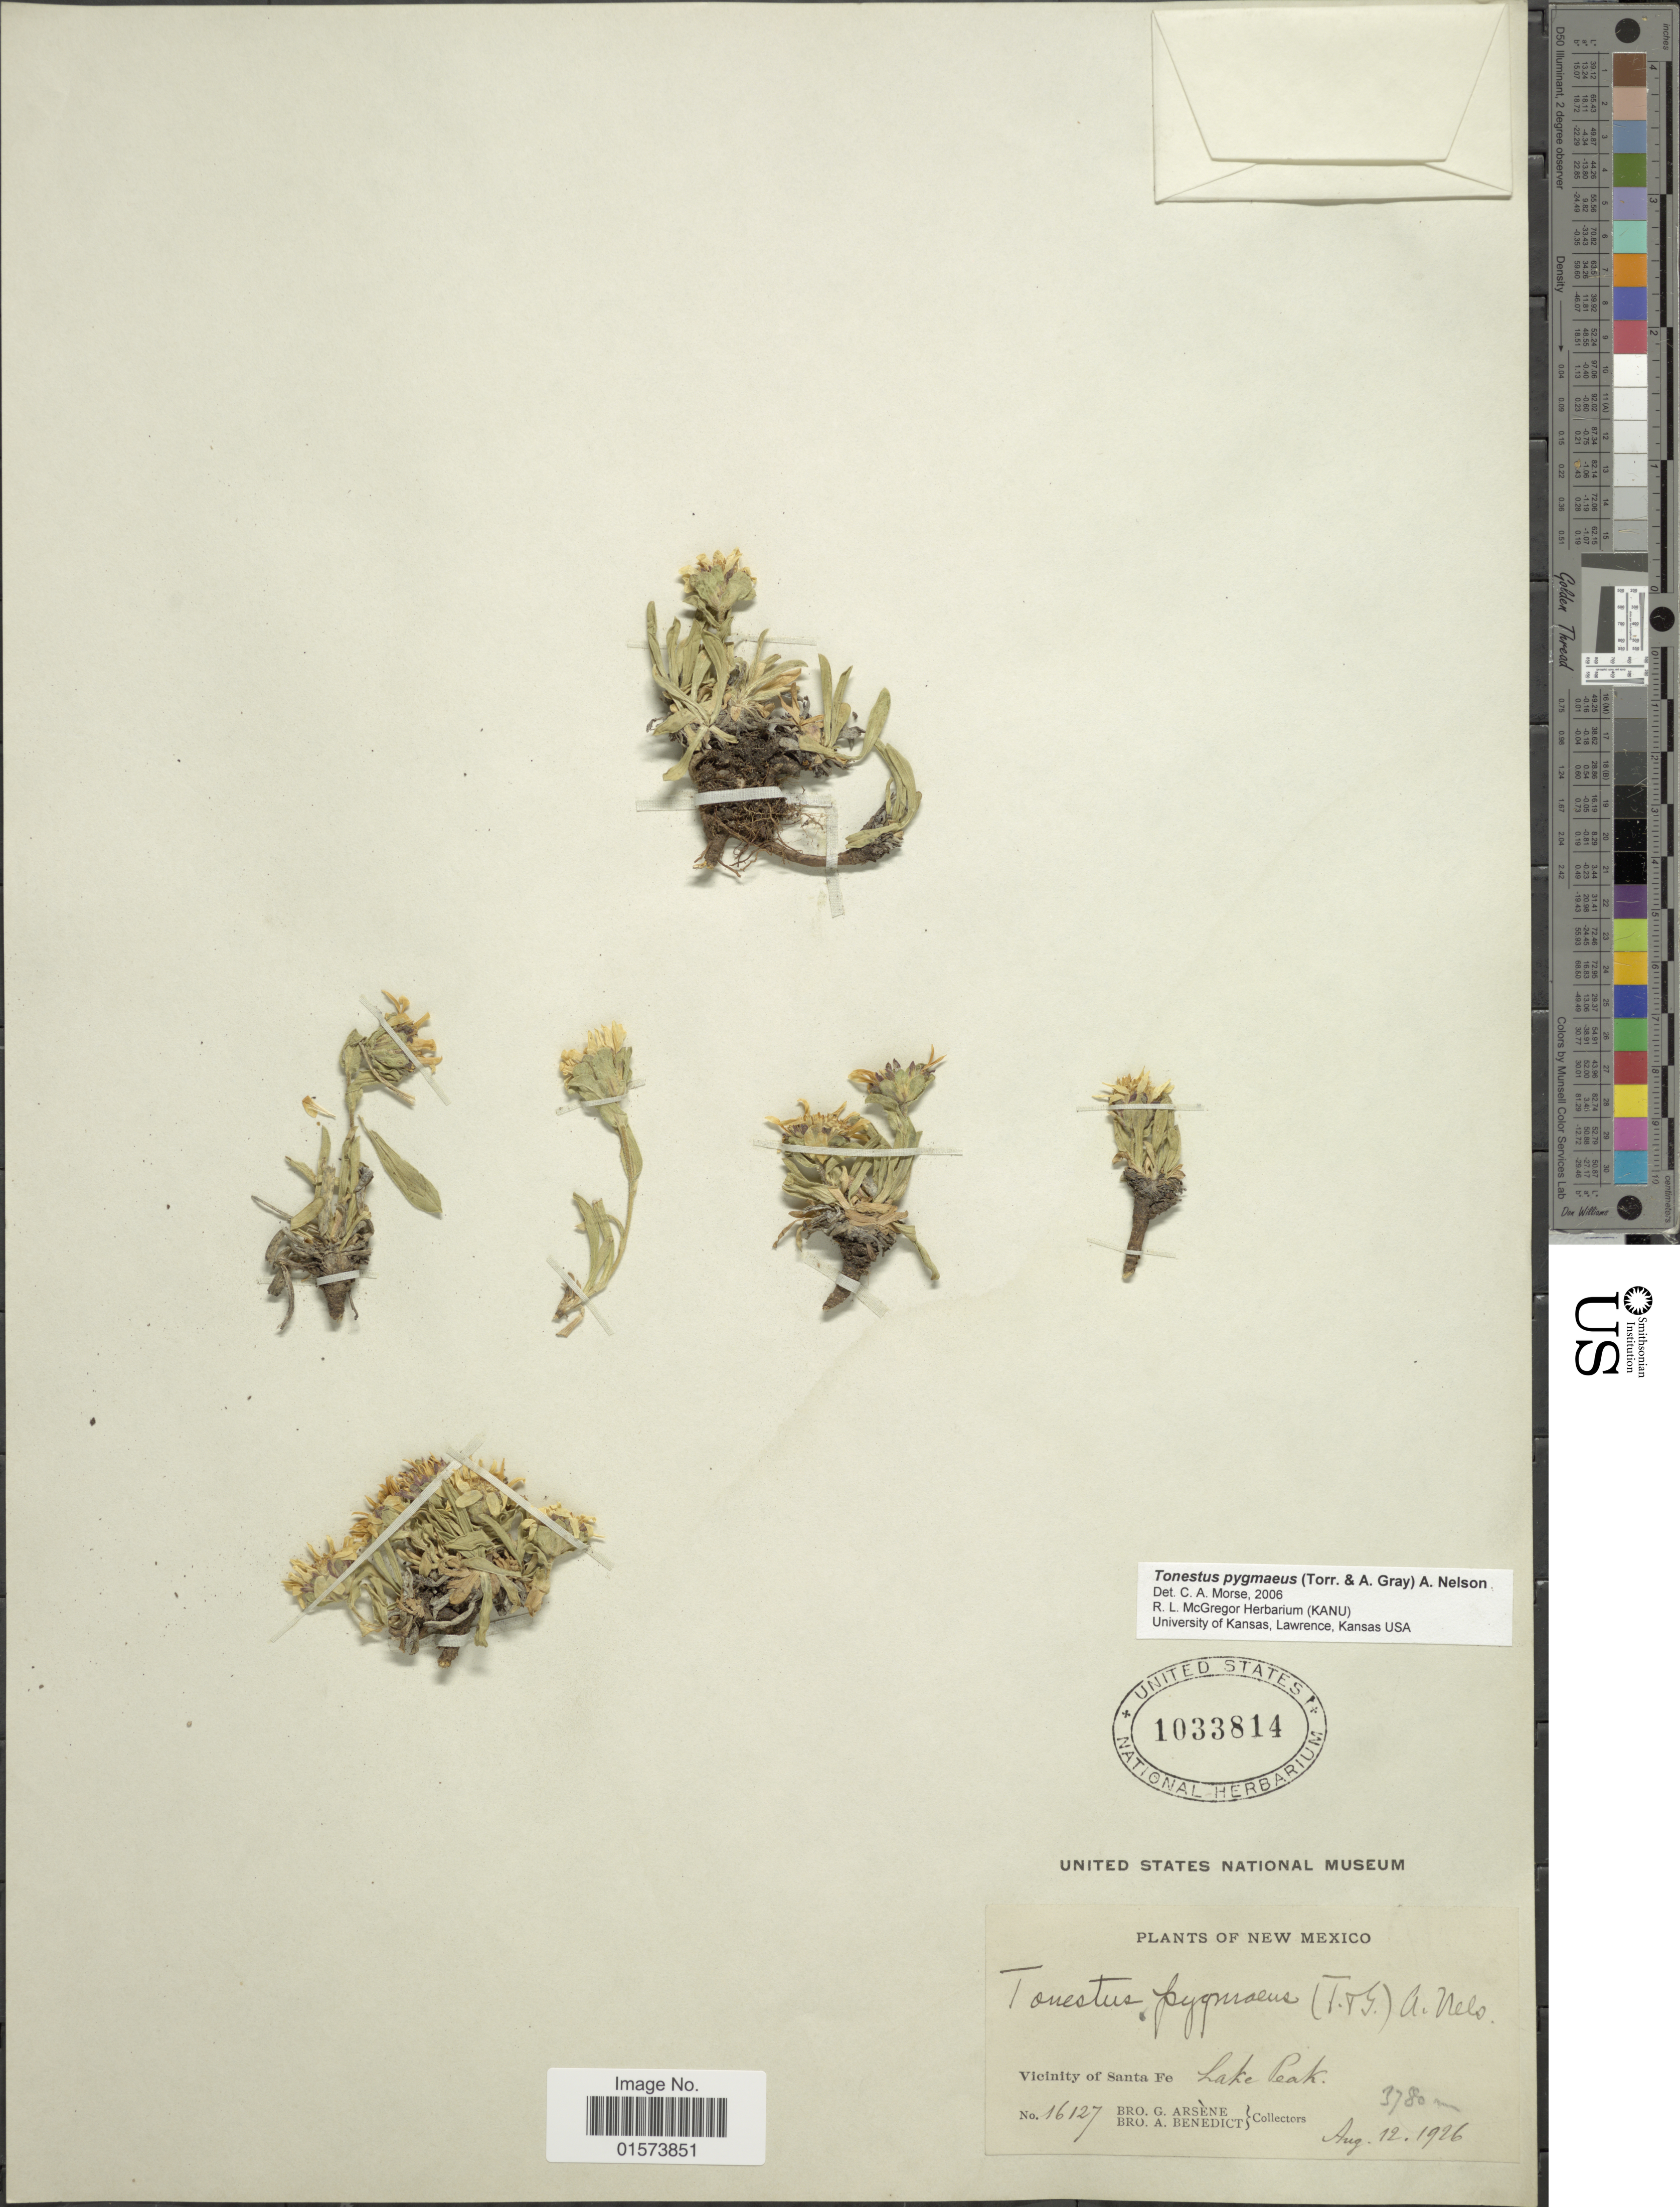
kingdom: Plantae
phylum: Tracheophyta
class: Magnoliopsida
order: Asterales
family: Asteraceae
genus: Tonestus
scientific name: Tonestus pygmaeus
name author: (Torr. & A. Gray) A. Nelson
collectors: Bro. G. Arsène & B. Ayers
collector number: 16127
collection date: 1926-08-12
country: United States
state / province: New Mexico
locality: Vicinity of Santa Fe, lake Peak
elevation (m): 3780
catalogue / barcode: US 1033814